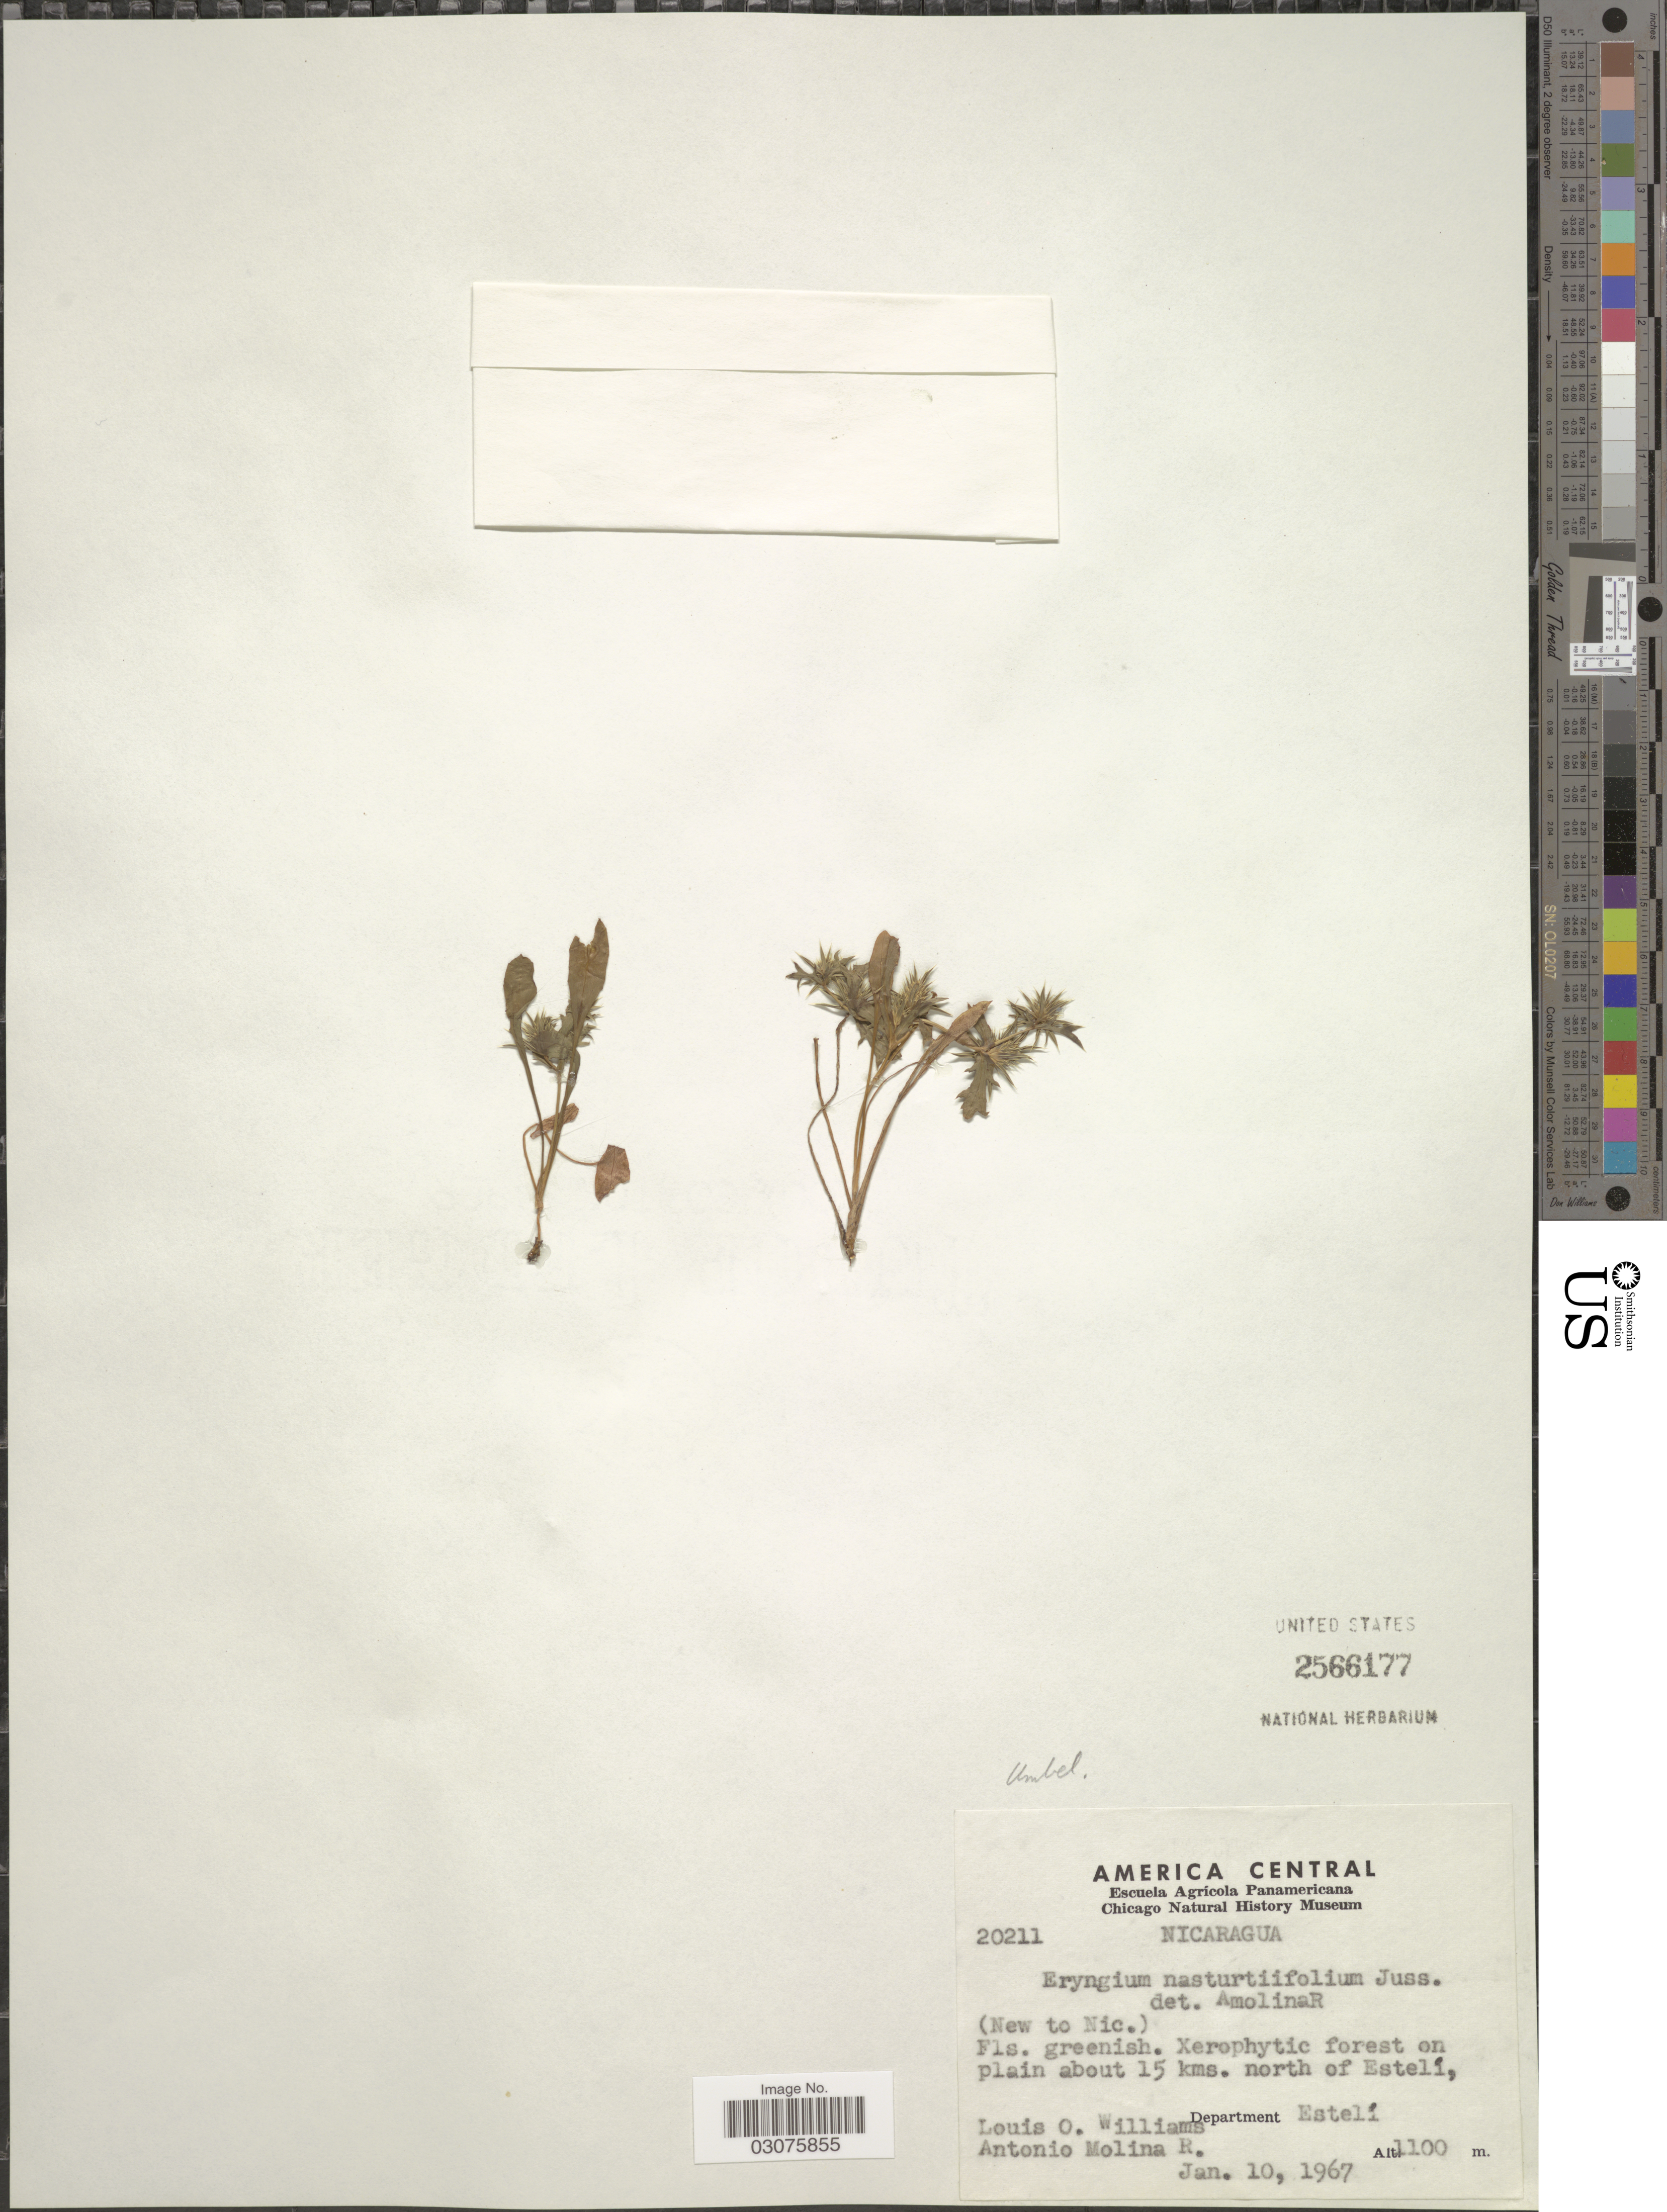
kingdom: Plantae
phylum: Tracheophyta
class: Magnoliopsida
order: Apiales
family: Apiaceae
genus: Eryngium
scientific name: Eryngium nasturtiifolium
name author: Juss. ex F. Delaroche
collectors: L. O. Williams & A. Molina R.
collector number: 20211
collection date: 1967-01-10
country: Nicaragua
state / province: Esteli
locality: Xerophytic forest on plain about 15 kms. north of Estelí, Department Estelí.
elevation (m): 1100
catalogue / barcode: US 2566177